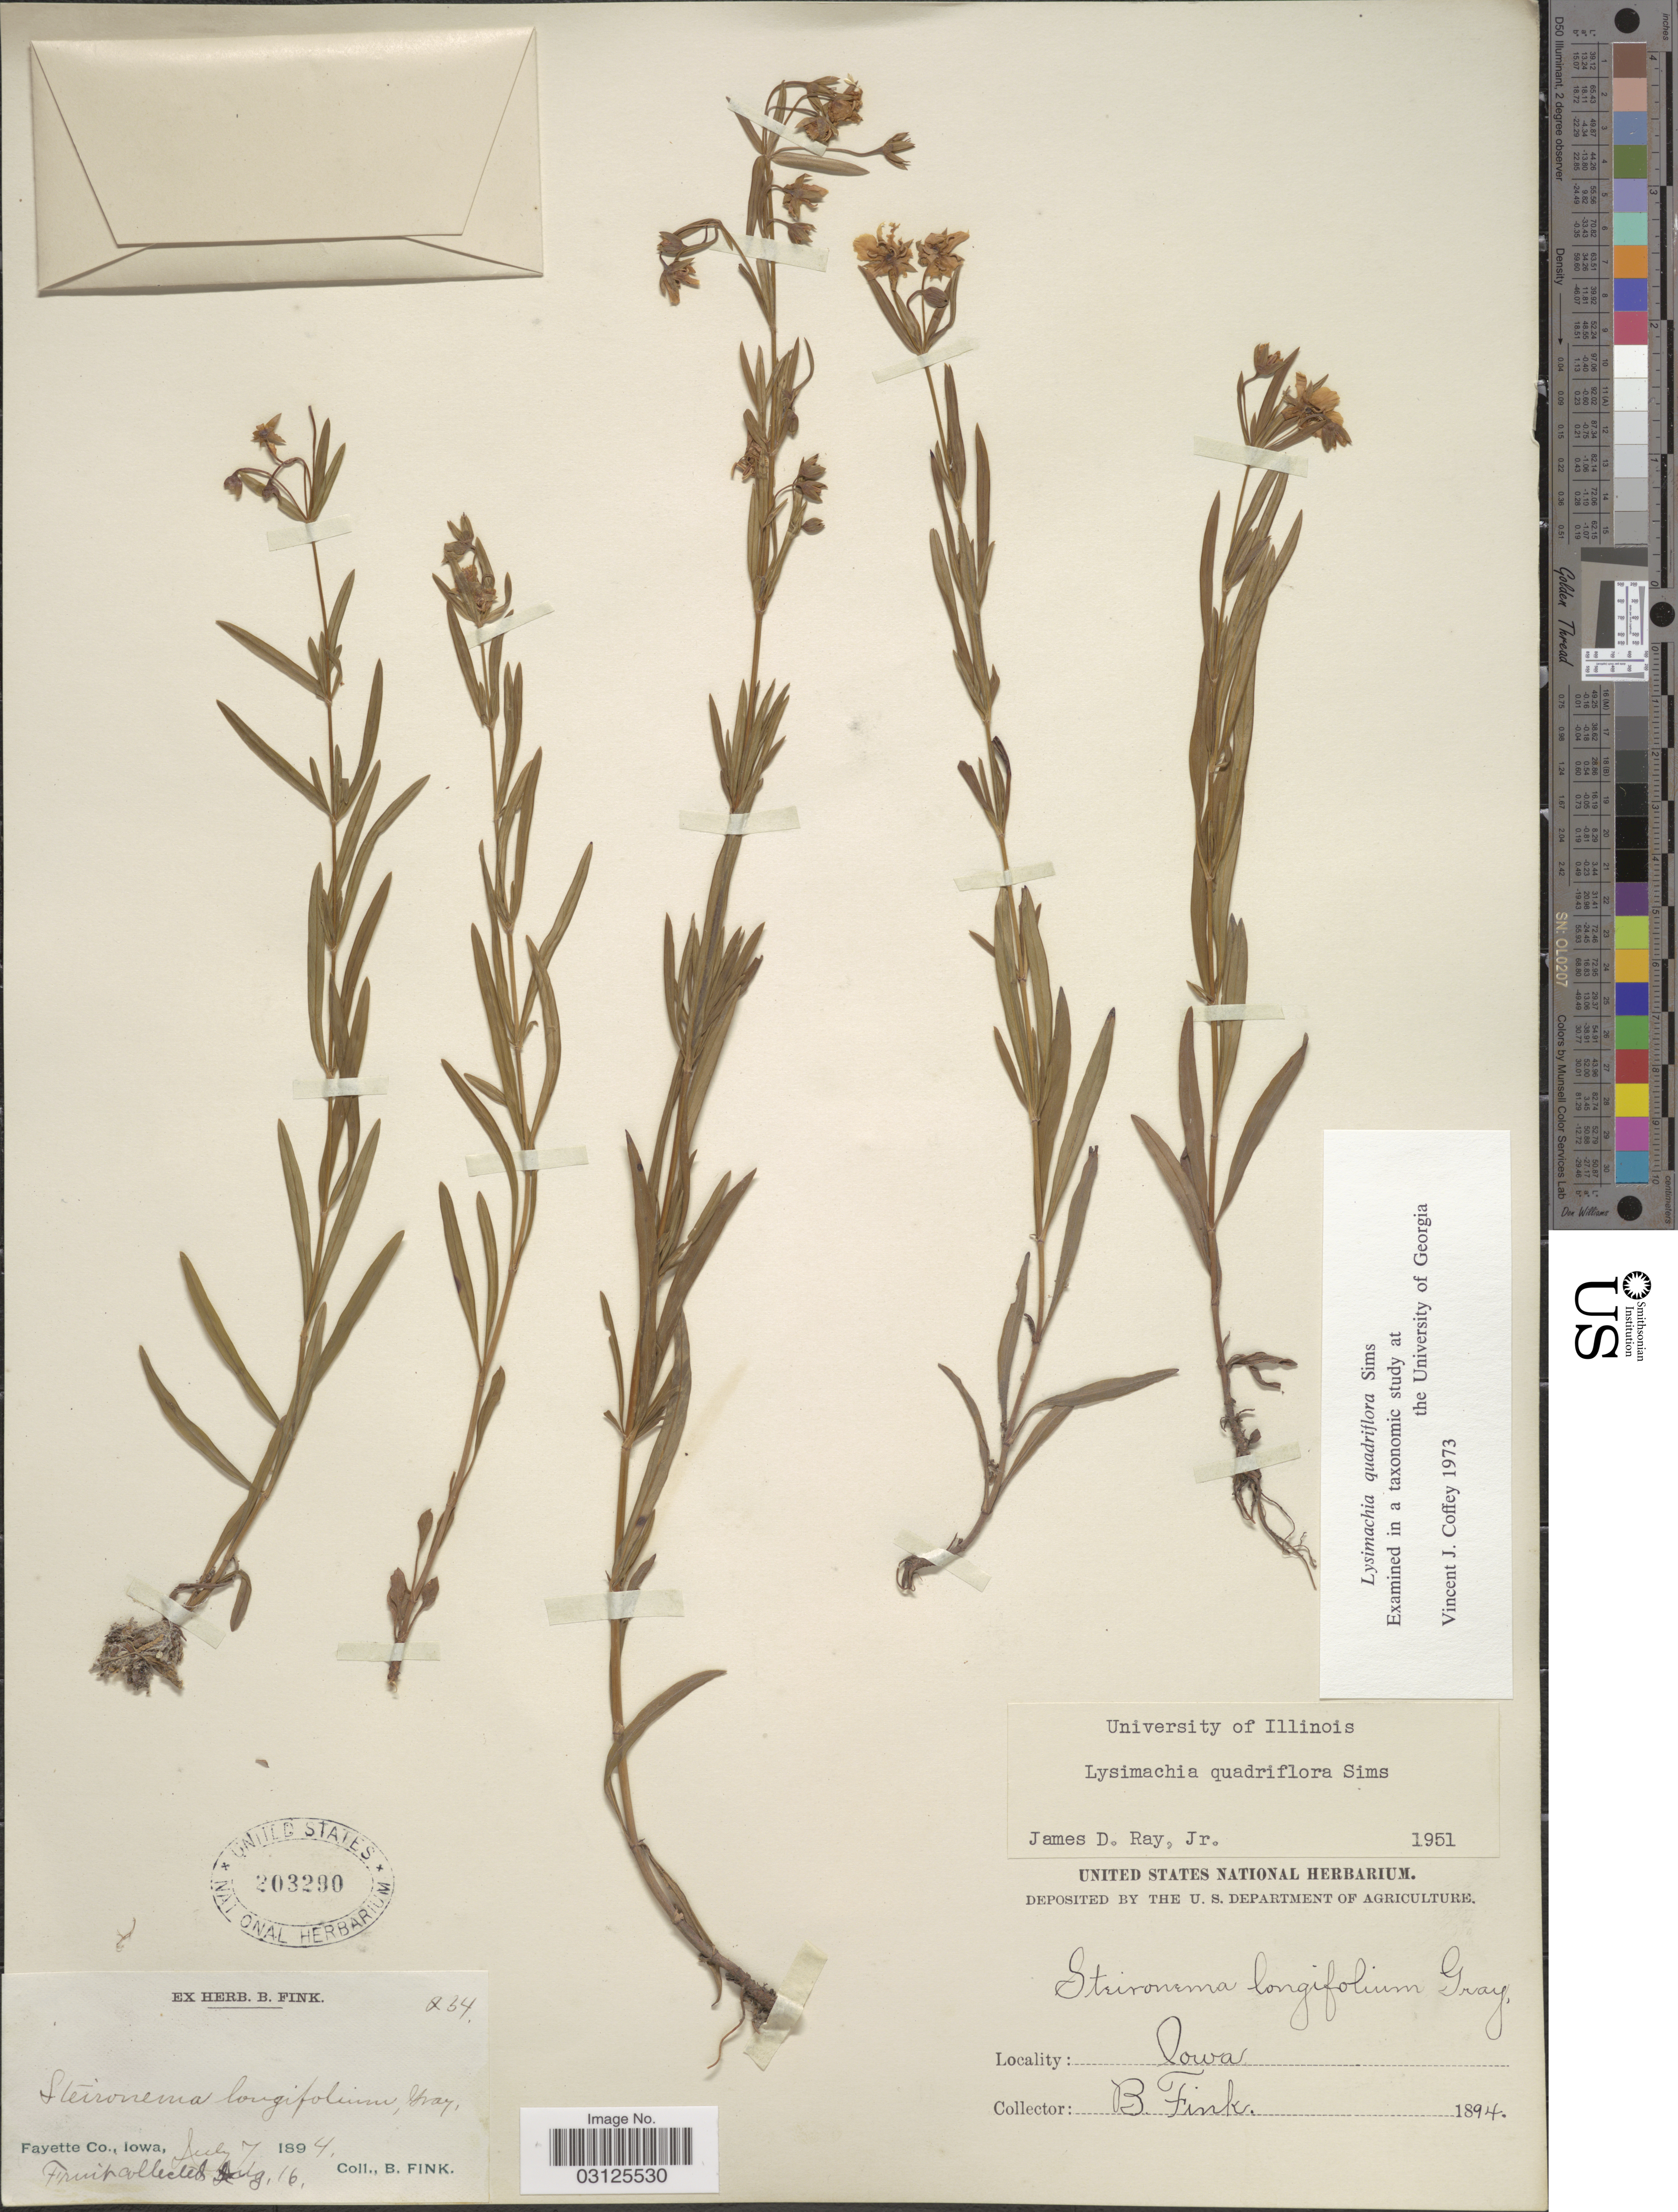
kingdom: Plantae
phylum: Tracheophyta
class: Magnoliopsida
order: Ericales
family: Primulaceae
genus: Lysimachia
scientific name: Lysimachia quadriflora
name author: Sims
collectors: B. Fink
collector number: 234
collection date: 1894-07-07/1894-07-16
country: United States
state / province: Iowa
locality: Fayette Co., Iowa.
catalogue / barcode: US 203290